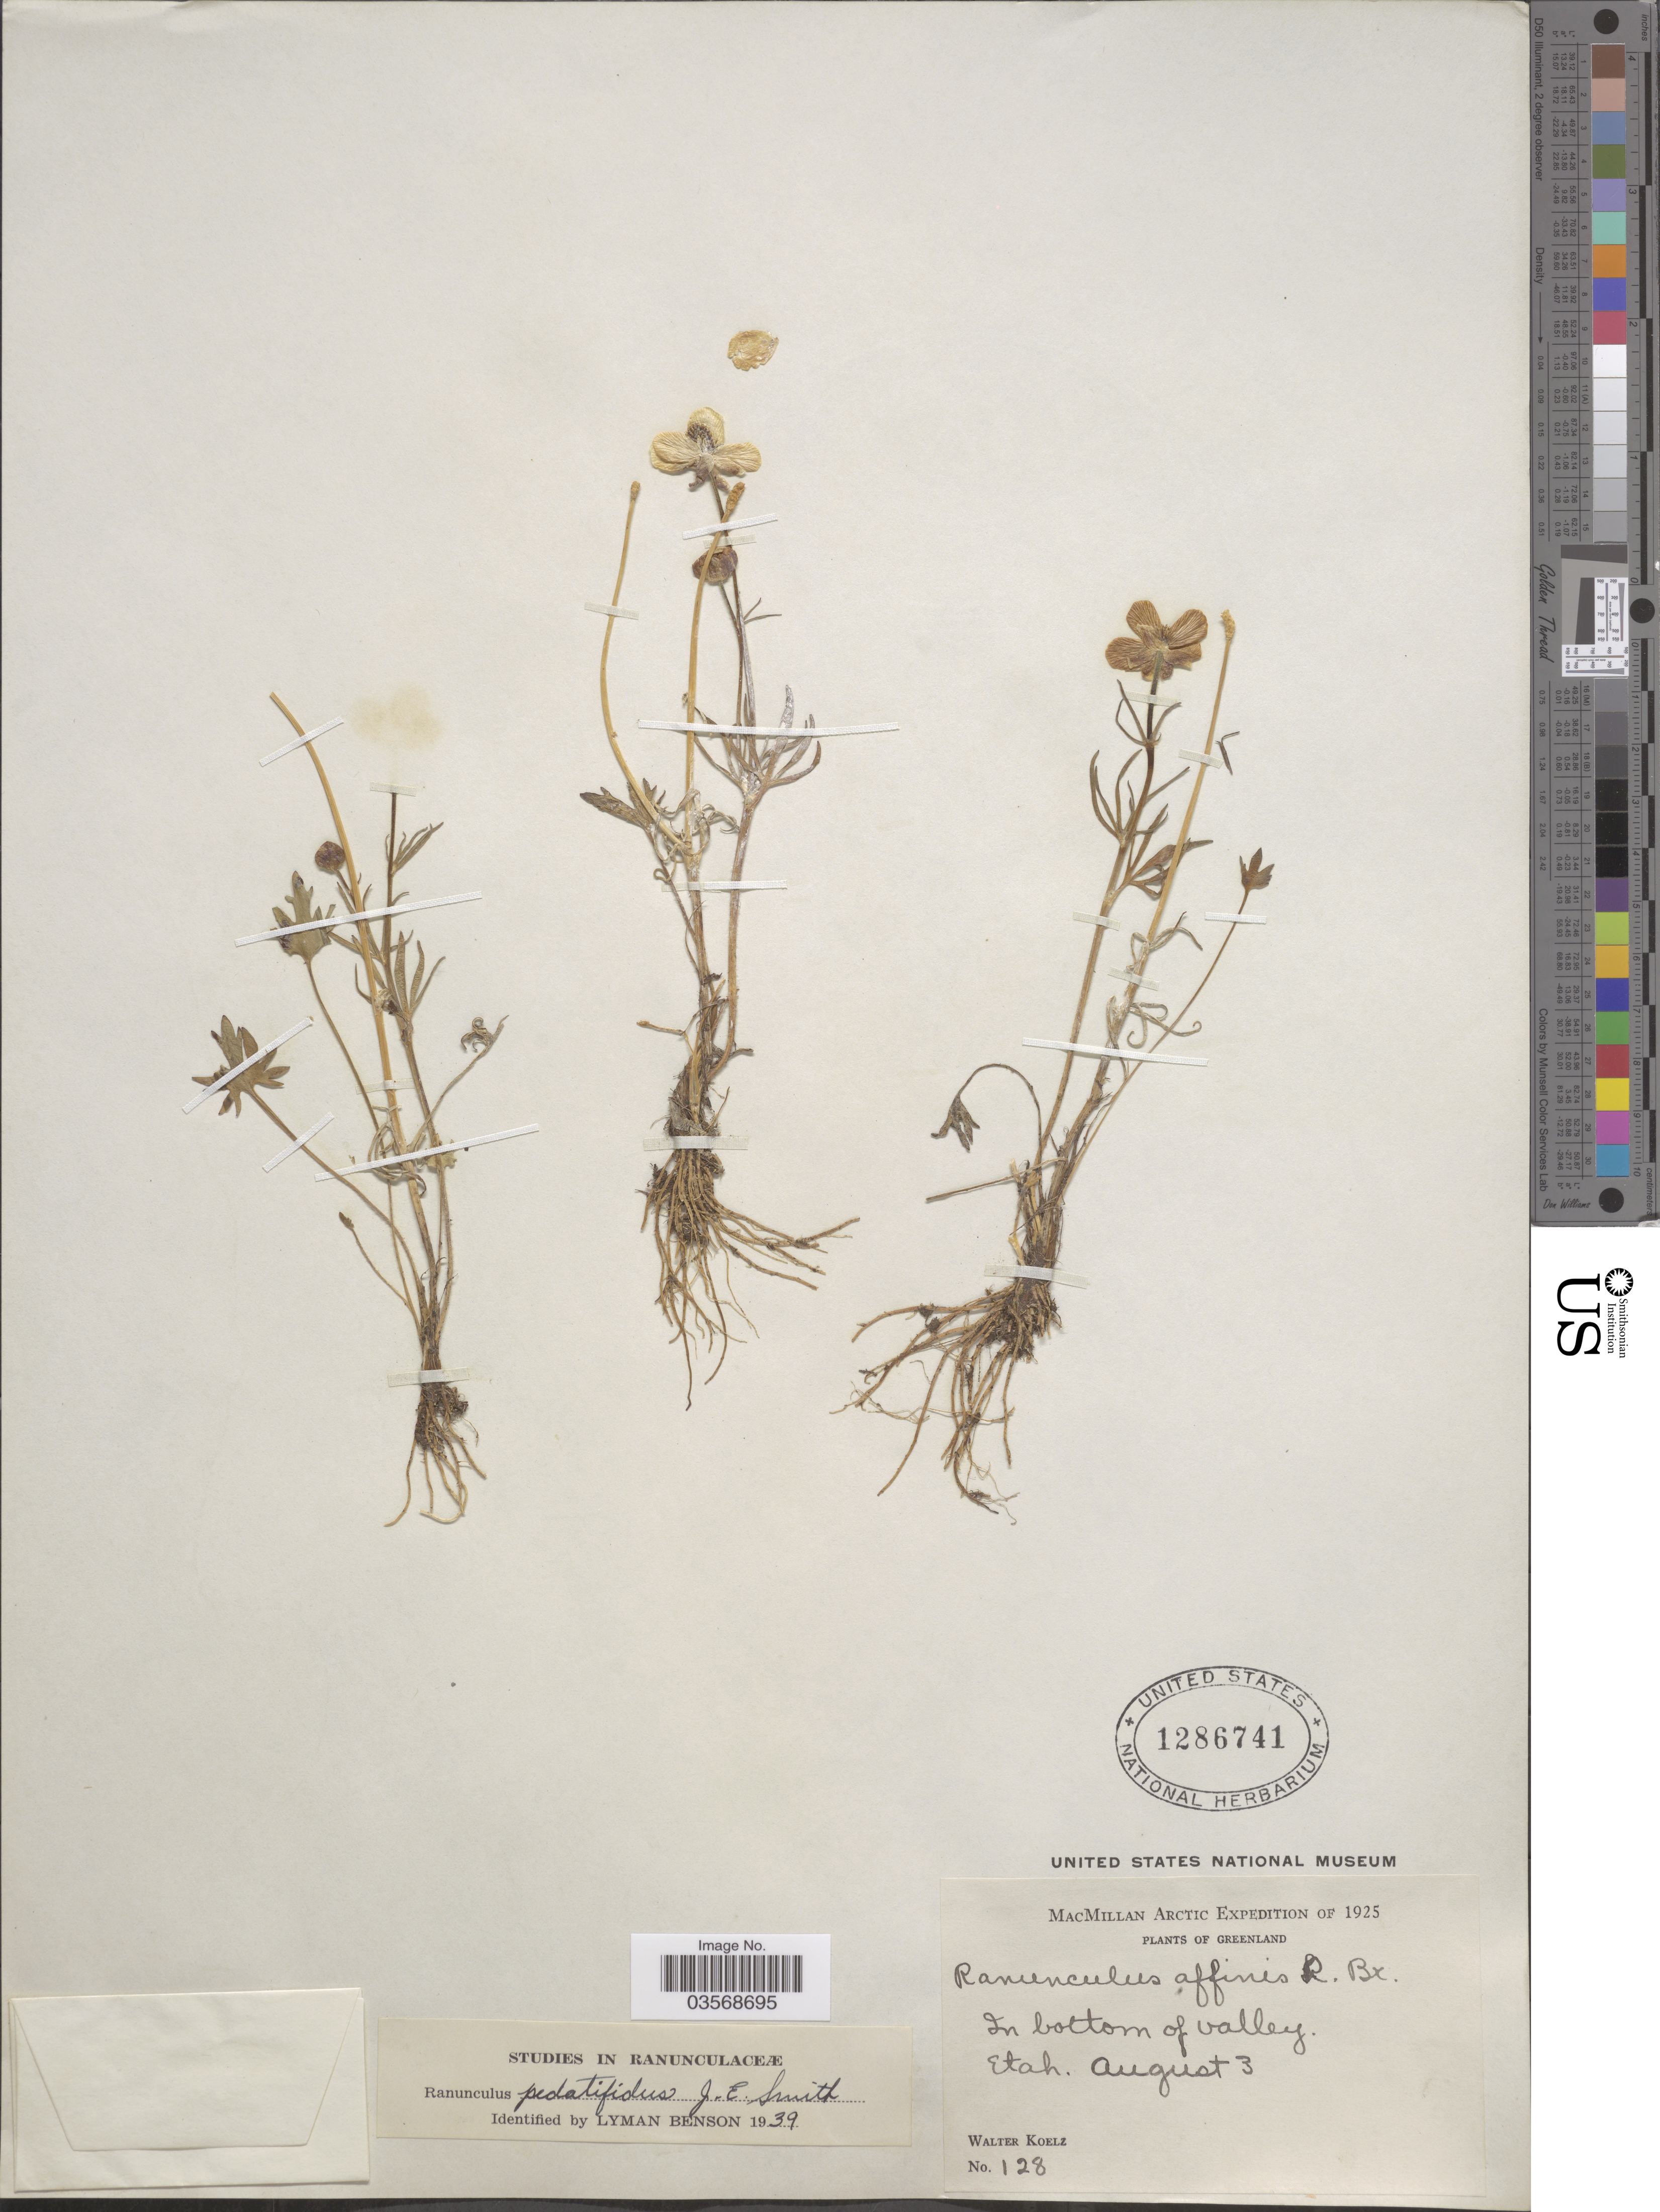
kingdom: Plantae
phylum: Tracheophyta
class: Magnoliopsida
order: Ranunculales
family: Ranunculaceae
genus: Ranunculus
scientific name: Ranunculus pedatifidus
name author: Sm.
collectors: W. N. Koelz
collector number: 128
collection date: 1925-08-03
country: Greenland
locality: In bottom of valley. Etah.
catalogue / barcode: US 1286741